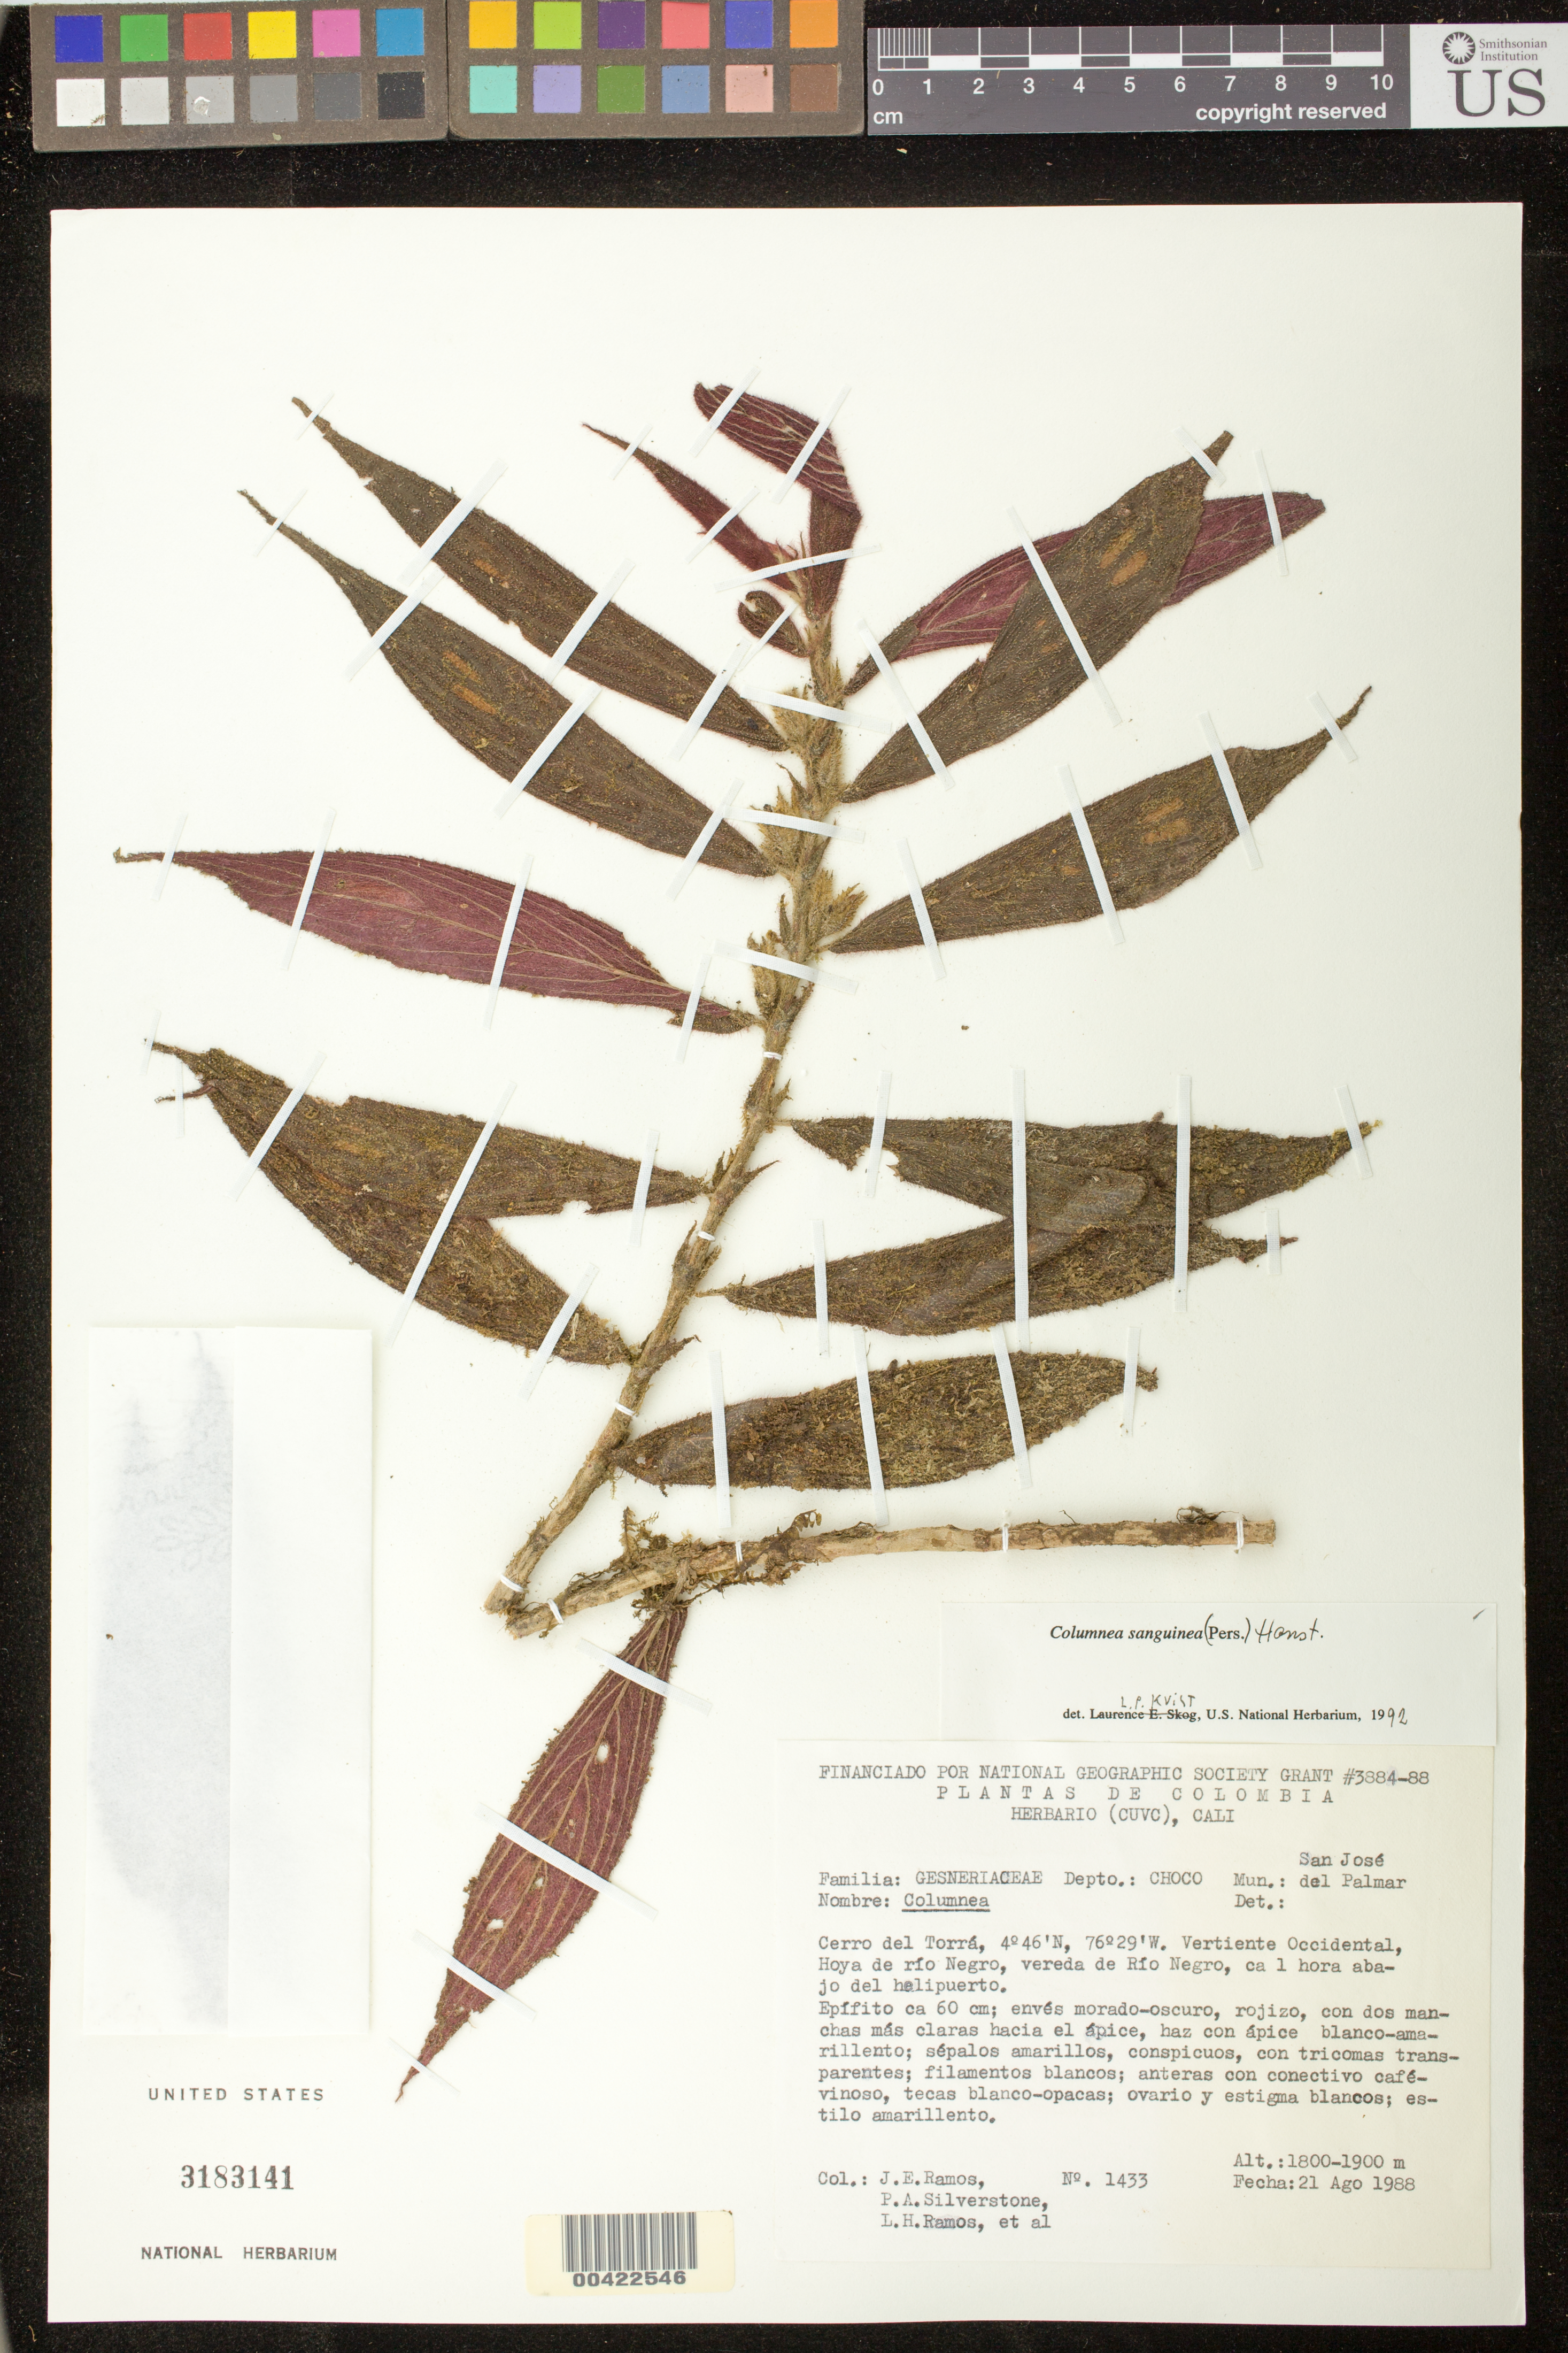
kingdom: Plantae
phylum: Tracheophyta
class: Magnoliopsida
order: Lamiales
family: Gesneriaceae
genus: Columnea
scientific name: Columnea sanguinea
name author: (Pers.) Hanst.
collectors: J. E. Ramos, P. A. Silverstone-Sopkin, L. Ramos & et al.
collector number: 1433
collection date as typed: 21 Aug 1988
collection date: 1988-08-21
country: Colombia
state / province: Chocó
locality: Palmar, Cerro del Torra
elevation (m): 1800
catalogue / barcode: US 3183141